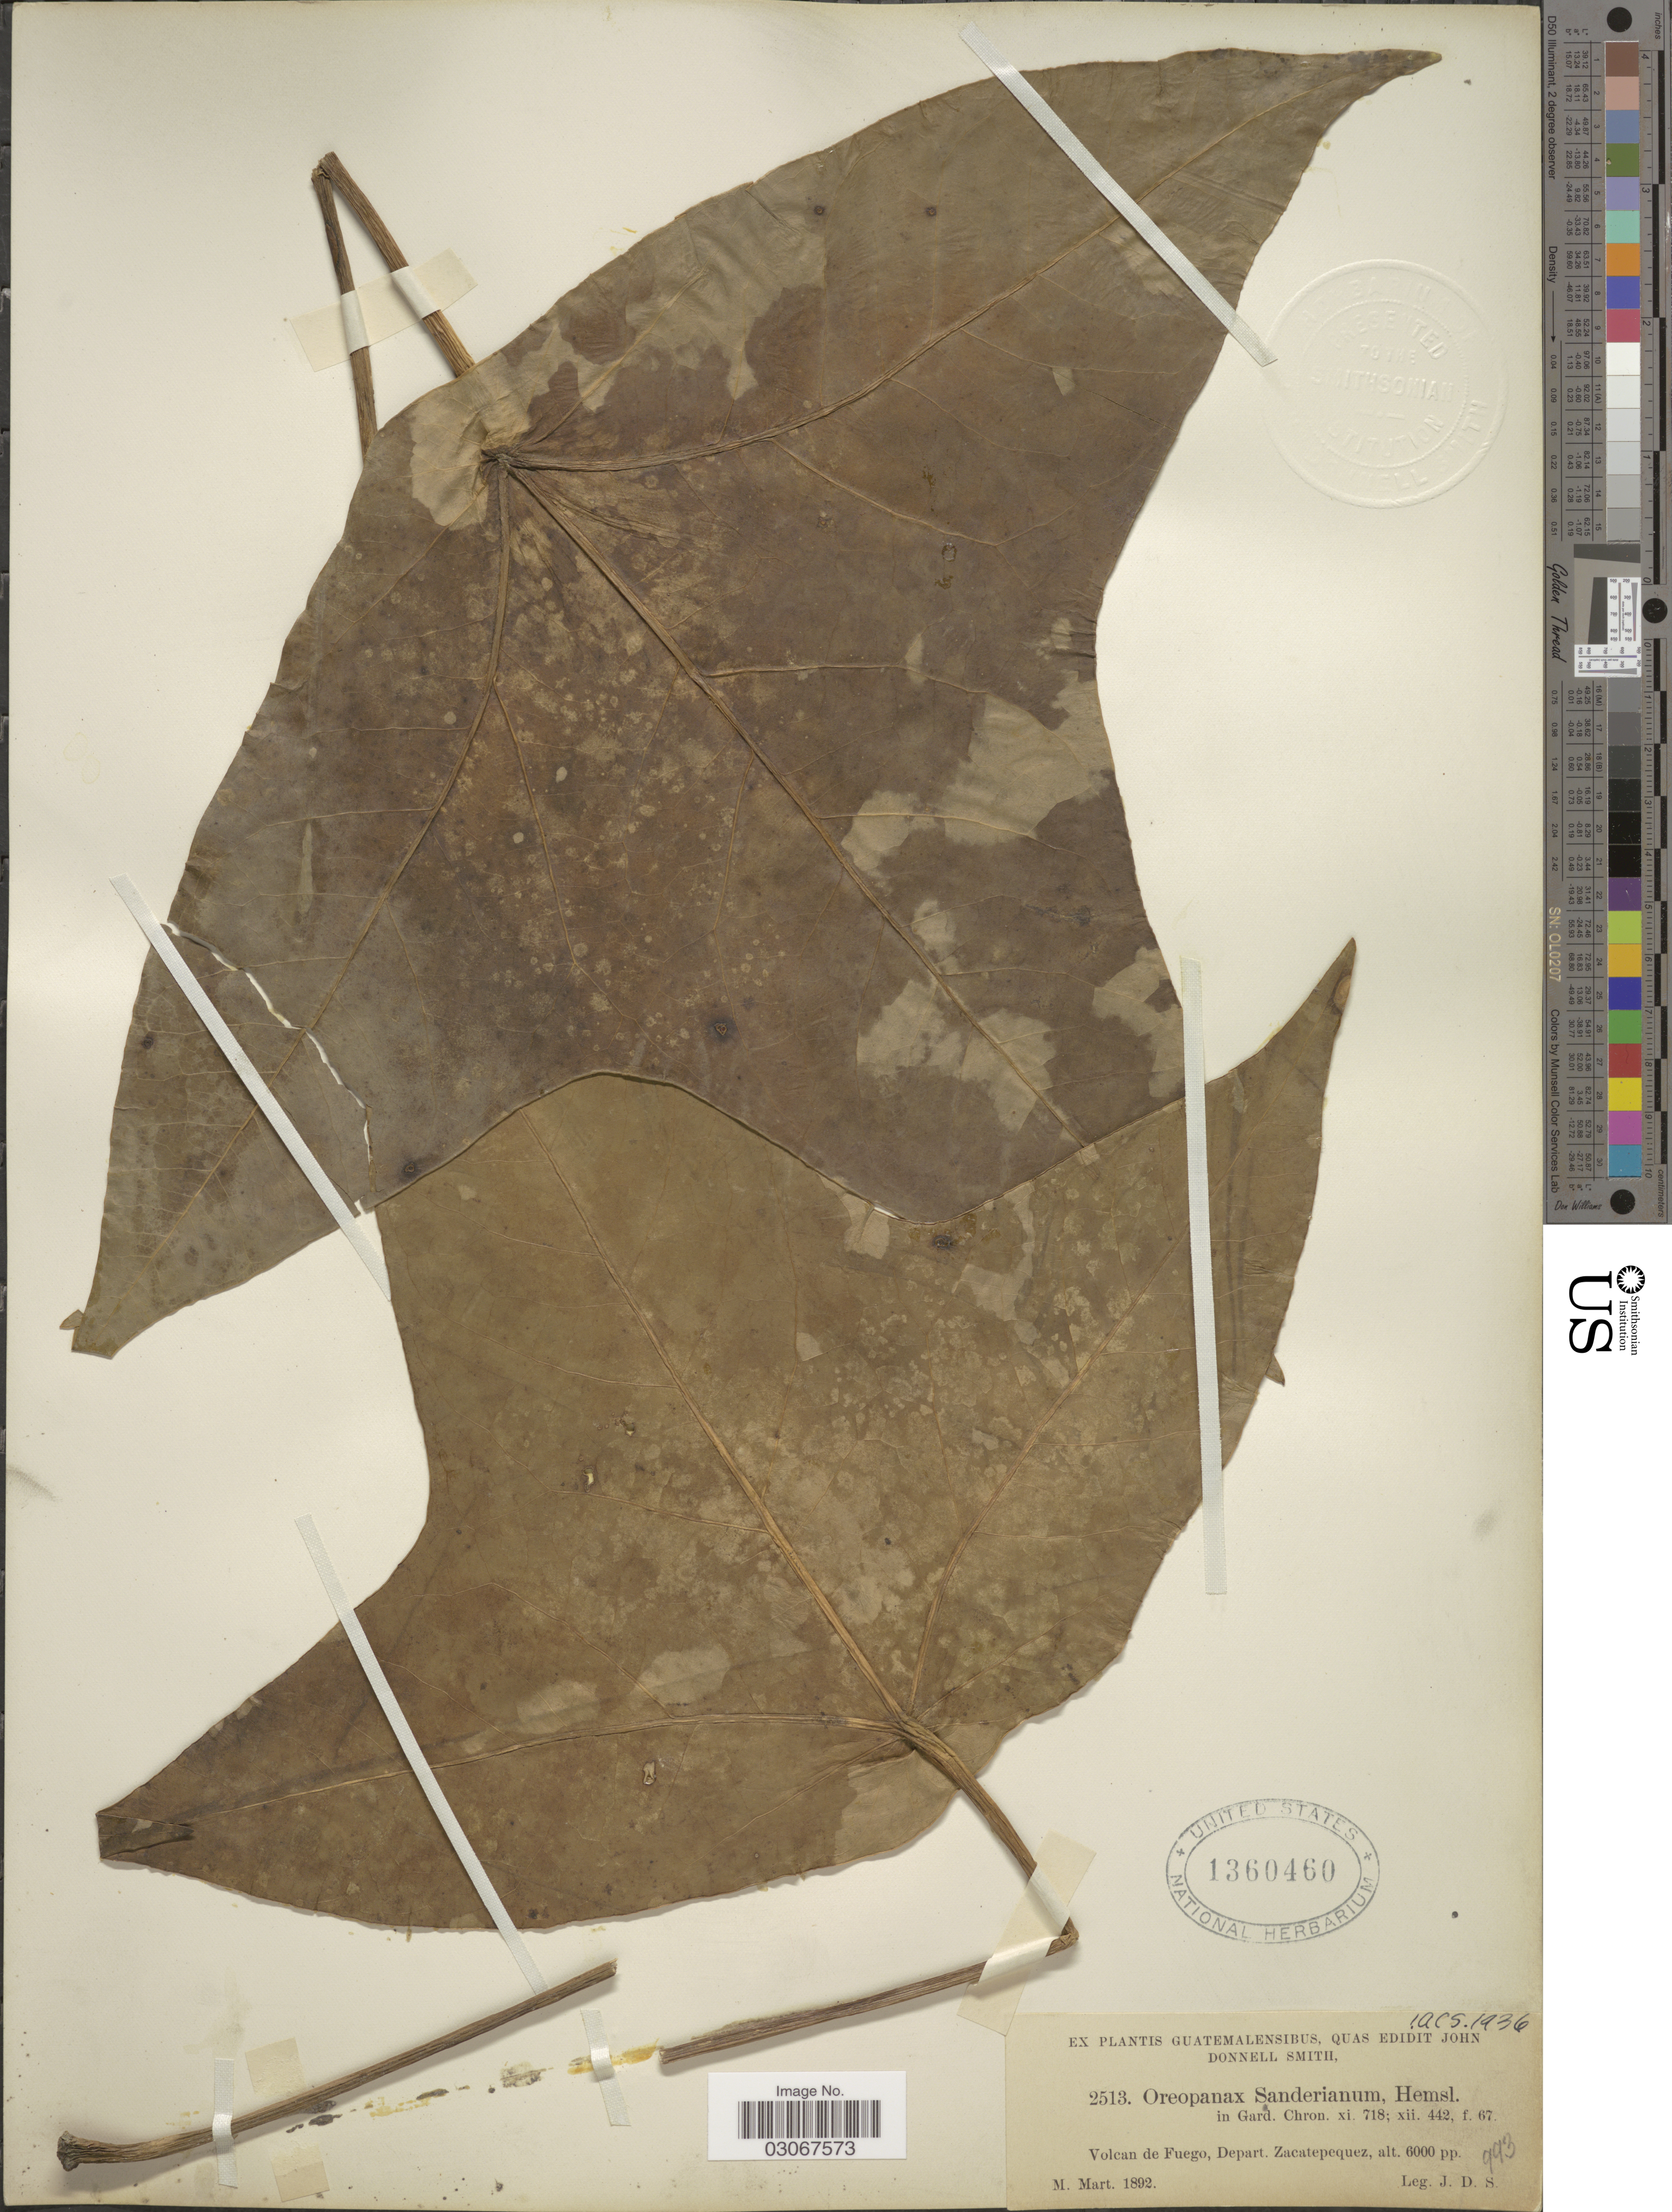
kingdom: Plantae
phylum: Tracheophyta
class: Magnoliopsida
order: Apiales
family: Araliaceae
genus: Oreopanax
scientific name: Oreopanax sanderianus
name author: Hemsl.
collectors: J. Donnell Smith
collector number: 2513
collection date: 1892-03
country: Guatemala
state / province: Sacatepéquez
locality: Volcan de Fuego, Depart. Zacatepequez.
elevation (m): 1829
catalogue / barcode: US 1360460